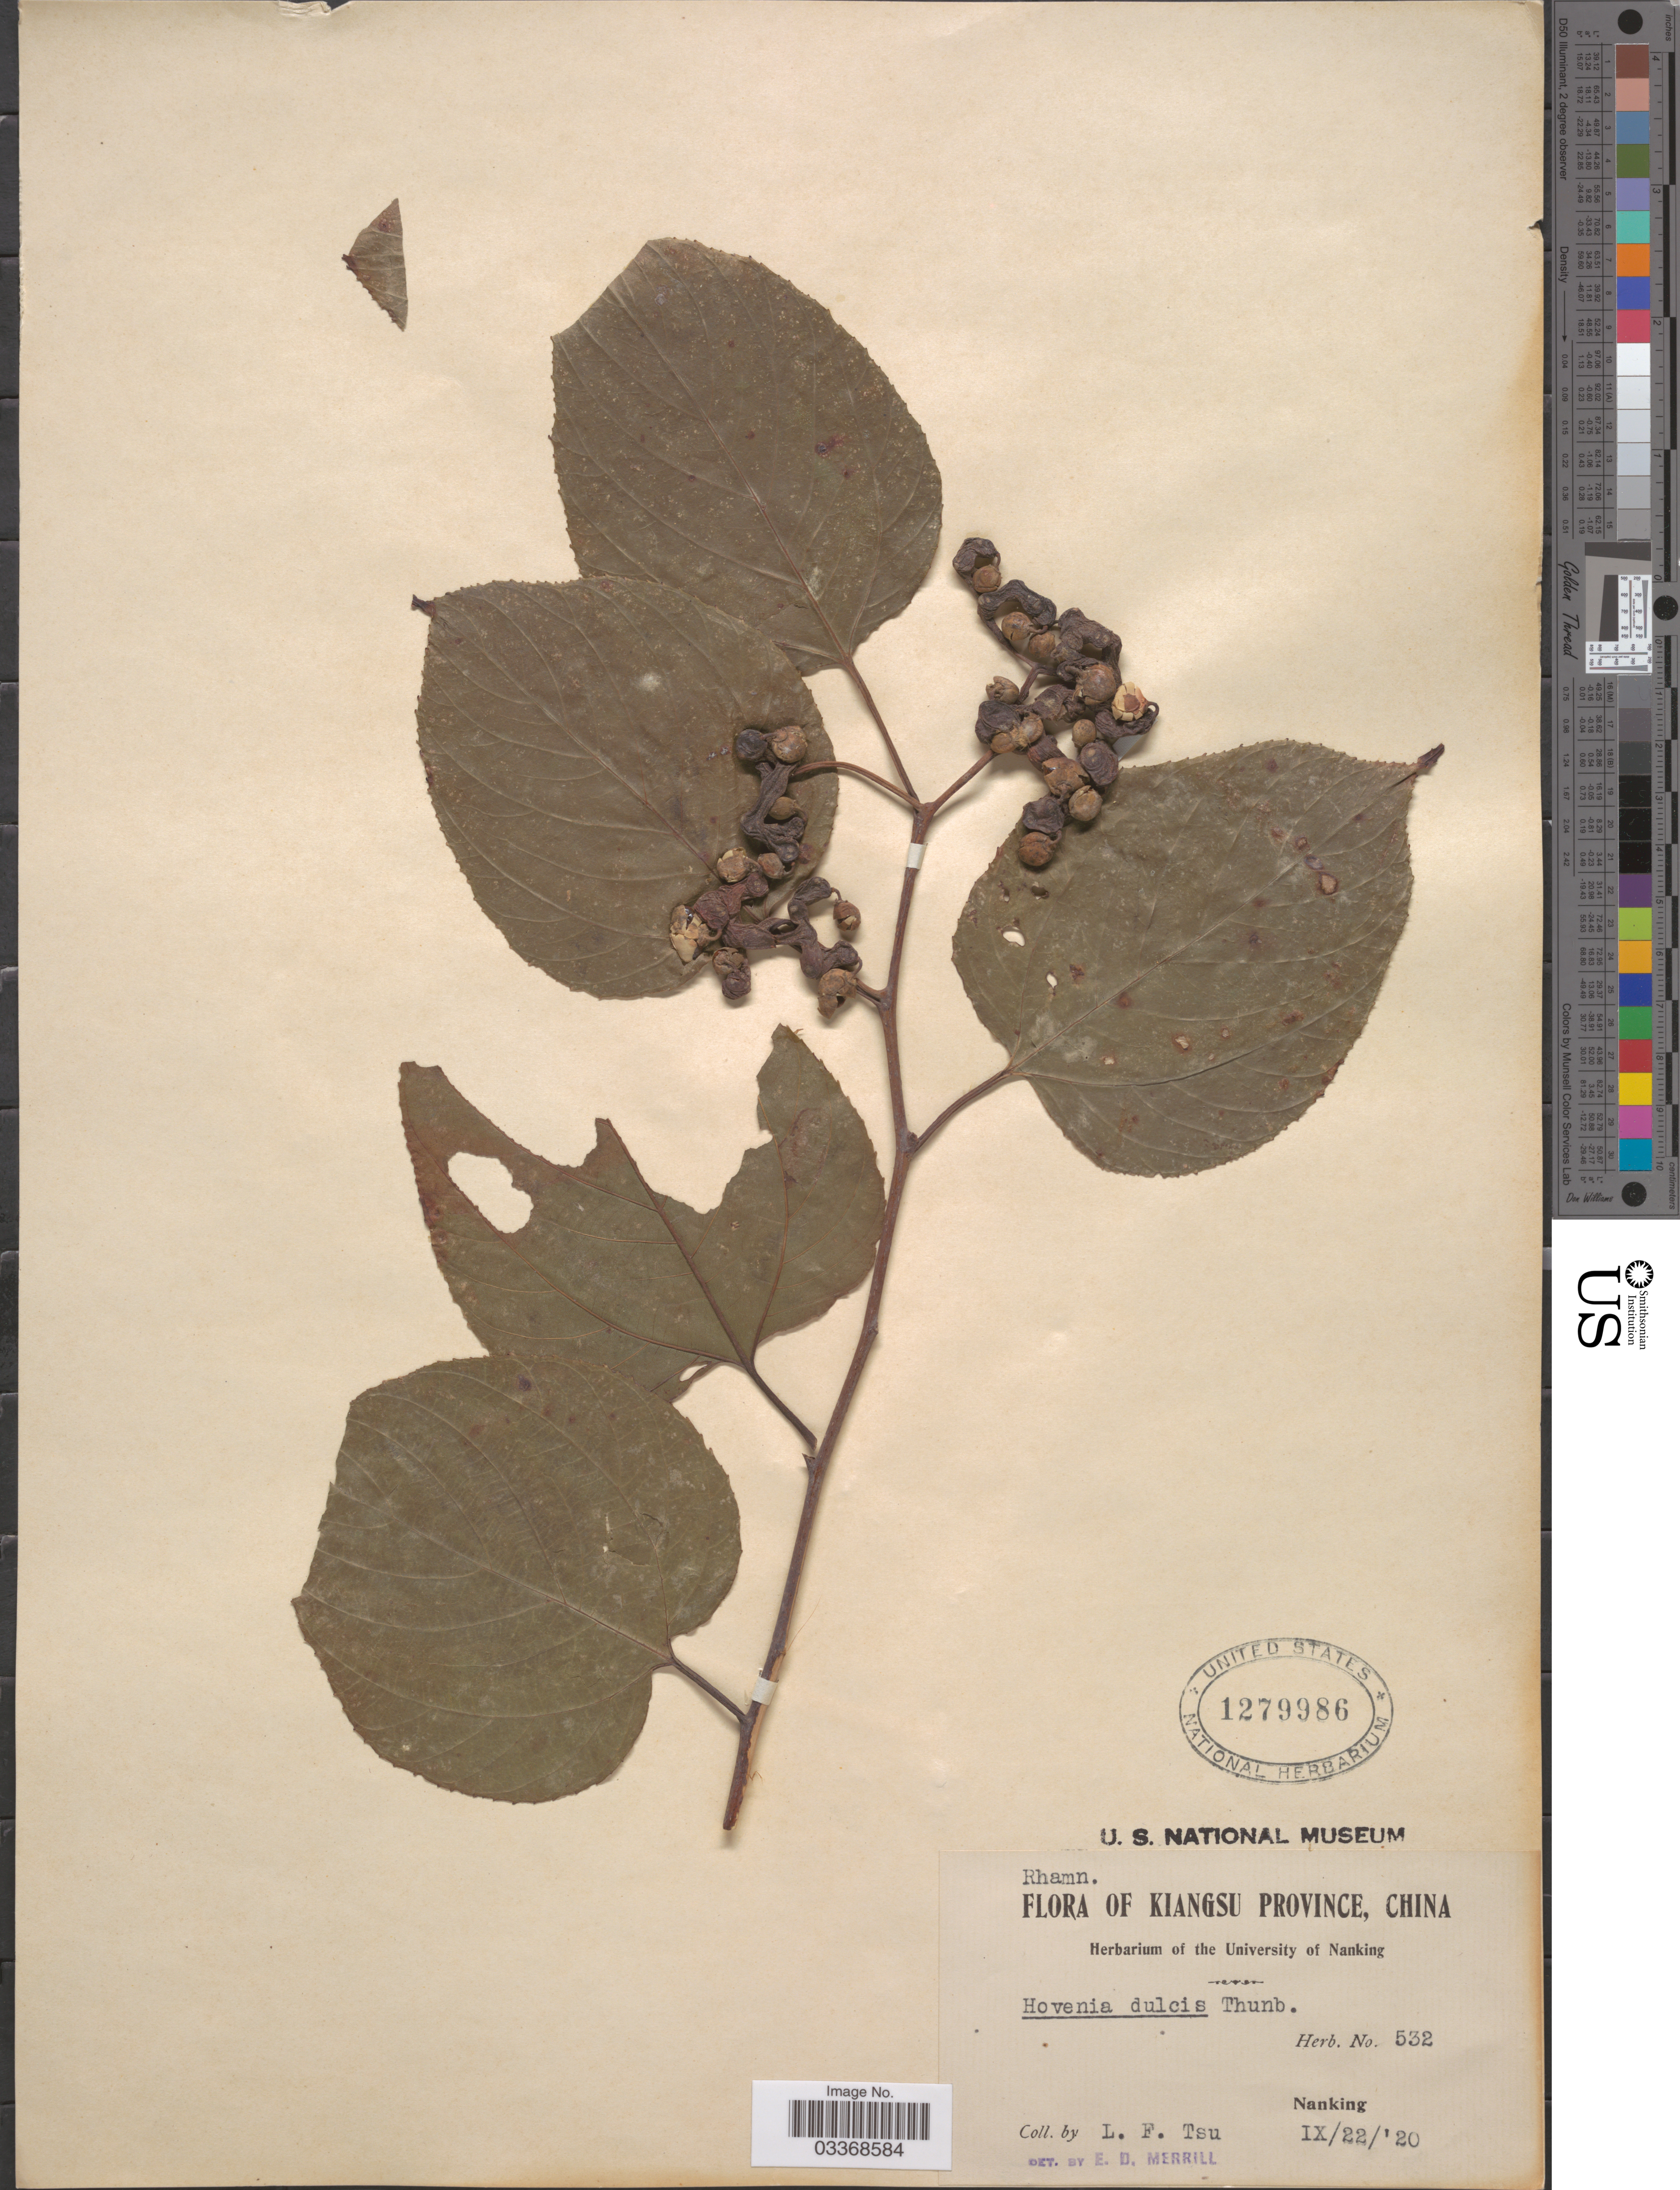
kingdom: Plantae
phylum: Tracheophyta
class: Magnoliopsida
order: Rosales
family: Rhamnaceae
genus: Hovenia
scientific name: Hovenia dulcis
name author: Thunb.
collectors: L. Tsu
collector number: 532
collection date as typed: Transcribed d/m/y: 22/9/20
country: China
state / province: Jiangsu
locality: Kiangsu Province. Nanking.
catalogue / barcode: US 1279986